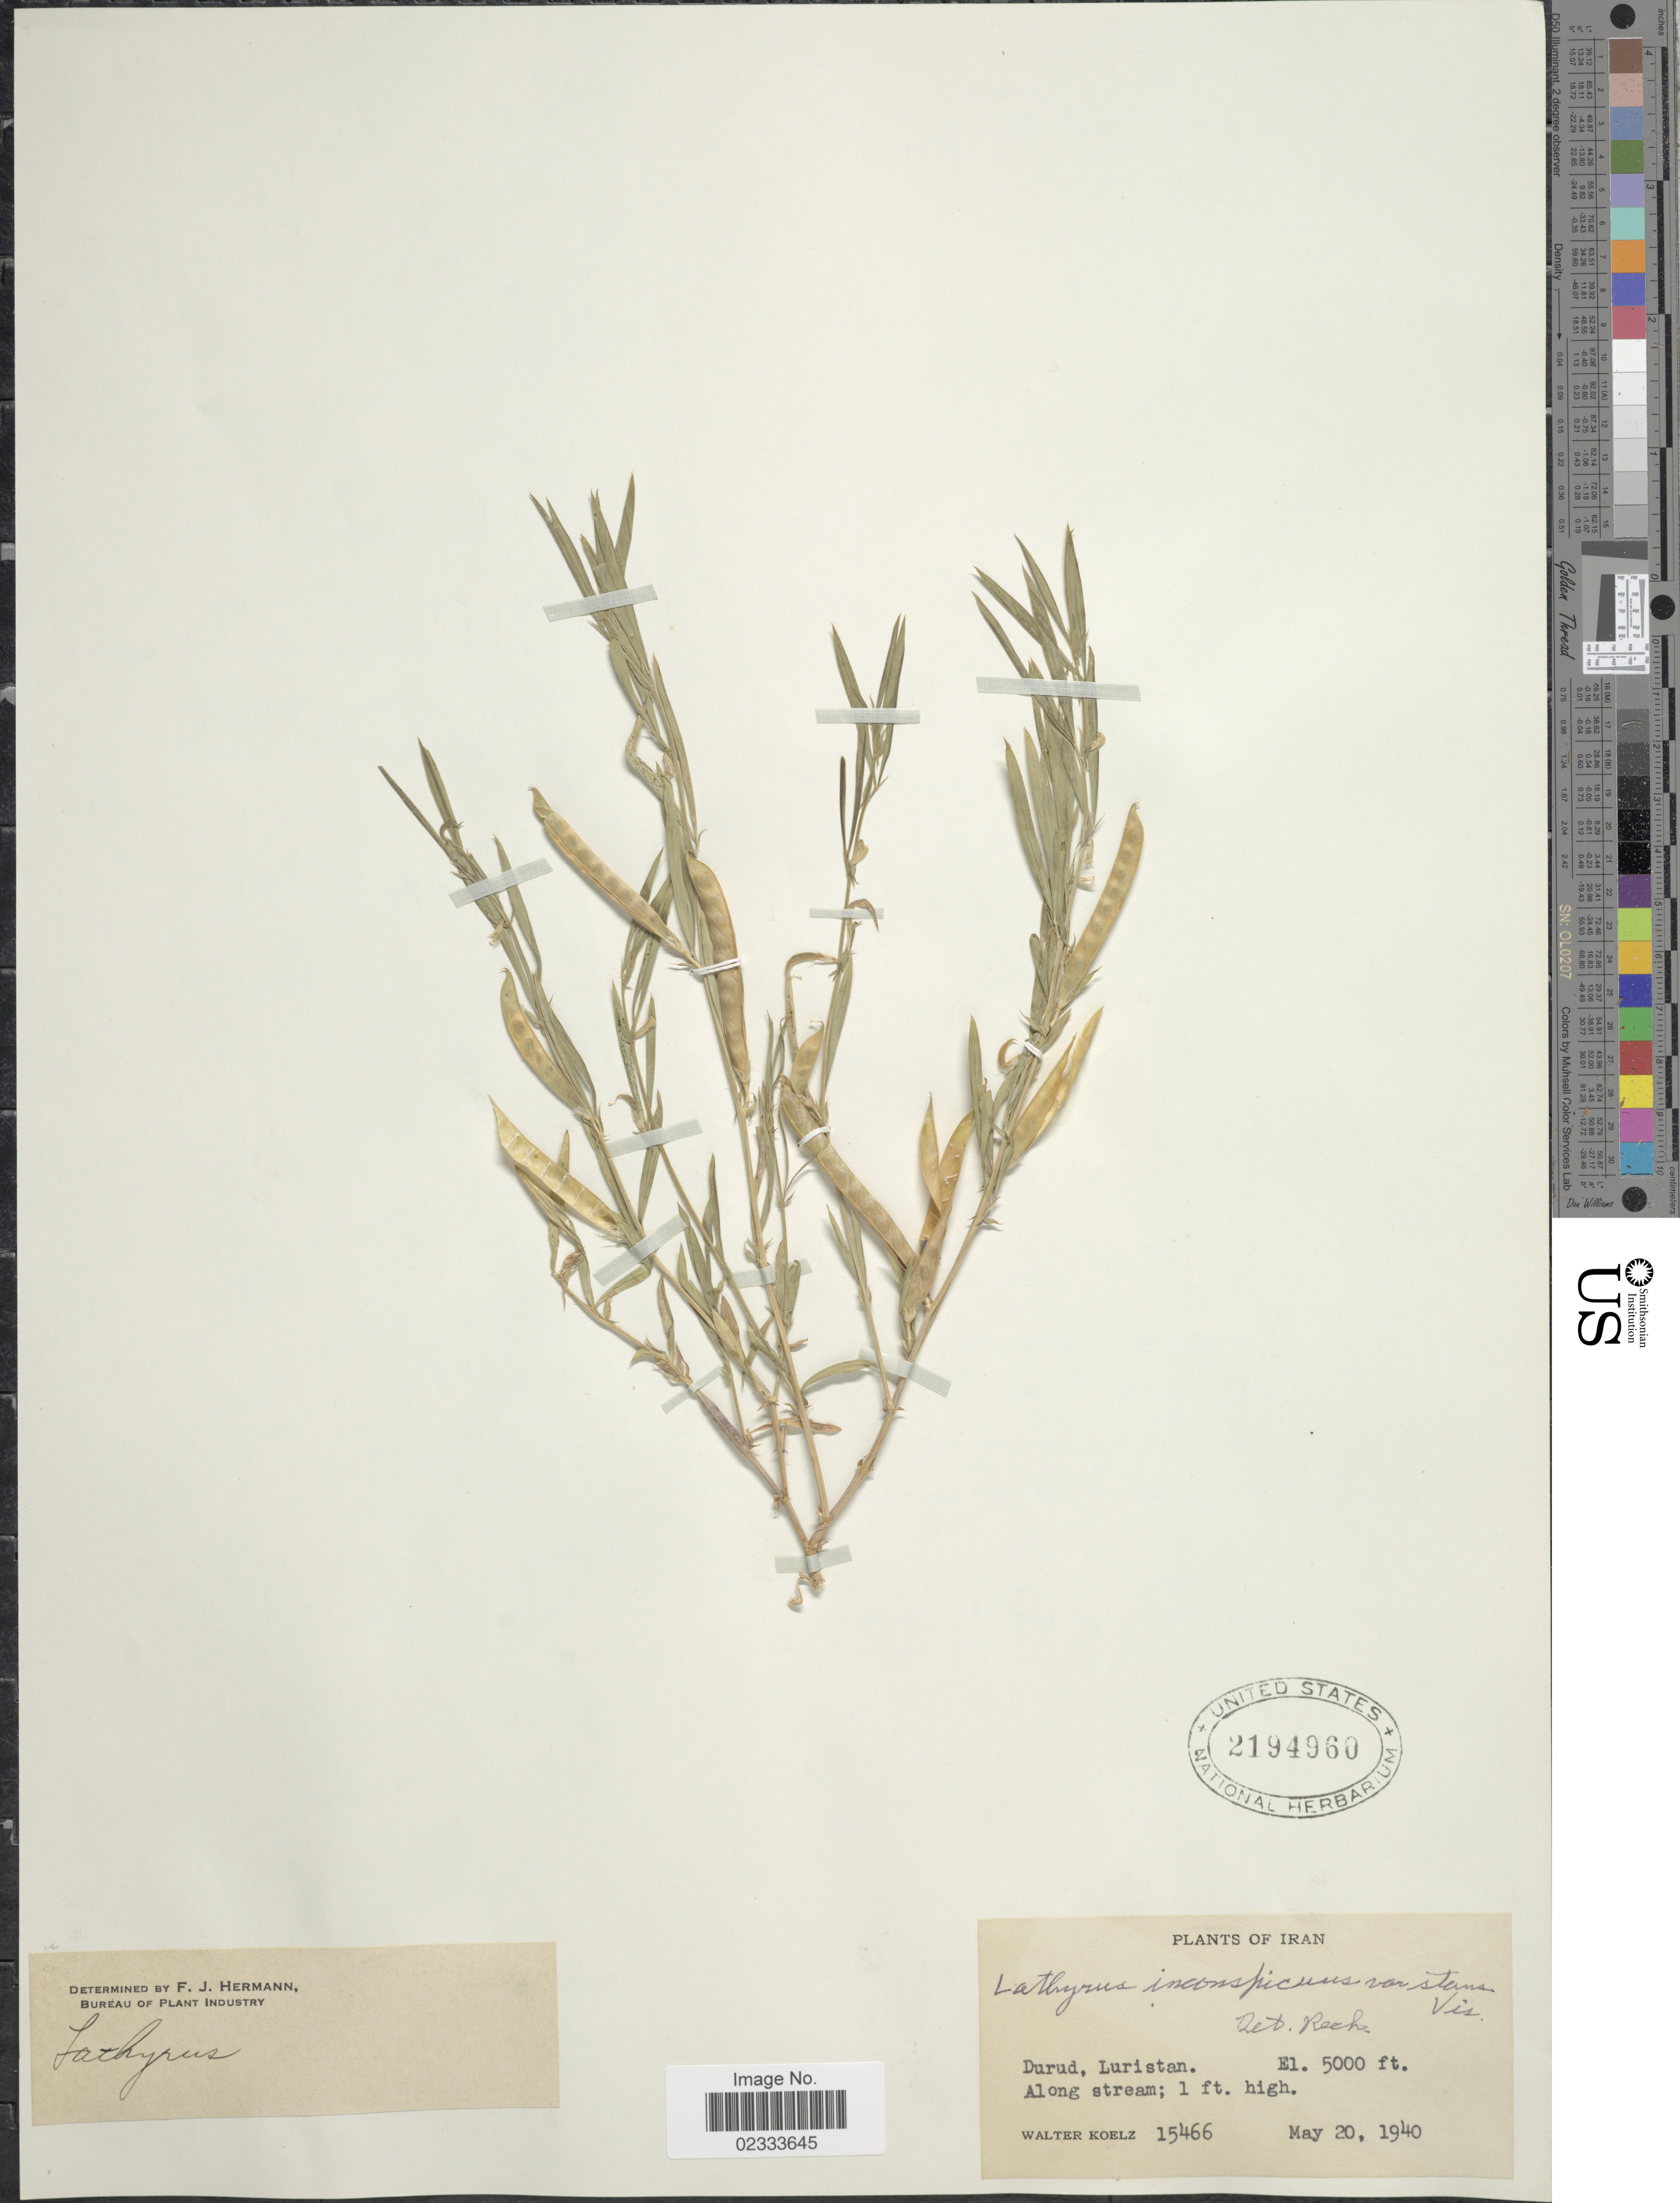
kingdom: Plantae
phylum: Tracheophyta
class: Magnoliopsida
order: Fabales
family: Fabaceae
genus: Lathyrus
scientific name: Lathyrus inconspicuus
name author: L.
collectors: W. N. Koelz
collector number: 15466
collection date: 1940-05-20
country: Iran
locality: Durud, Luristan, along stream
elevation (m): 1524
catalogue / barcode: US 2194960